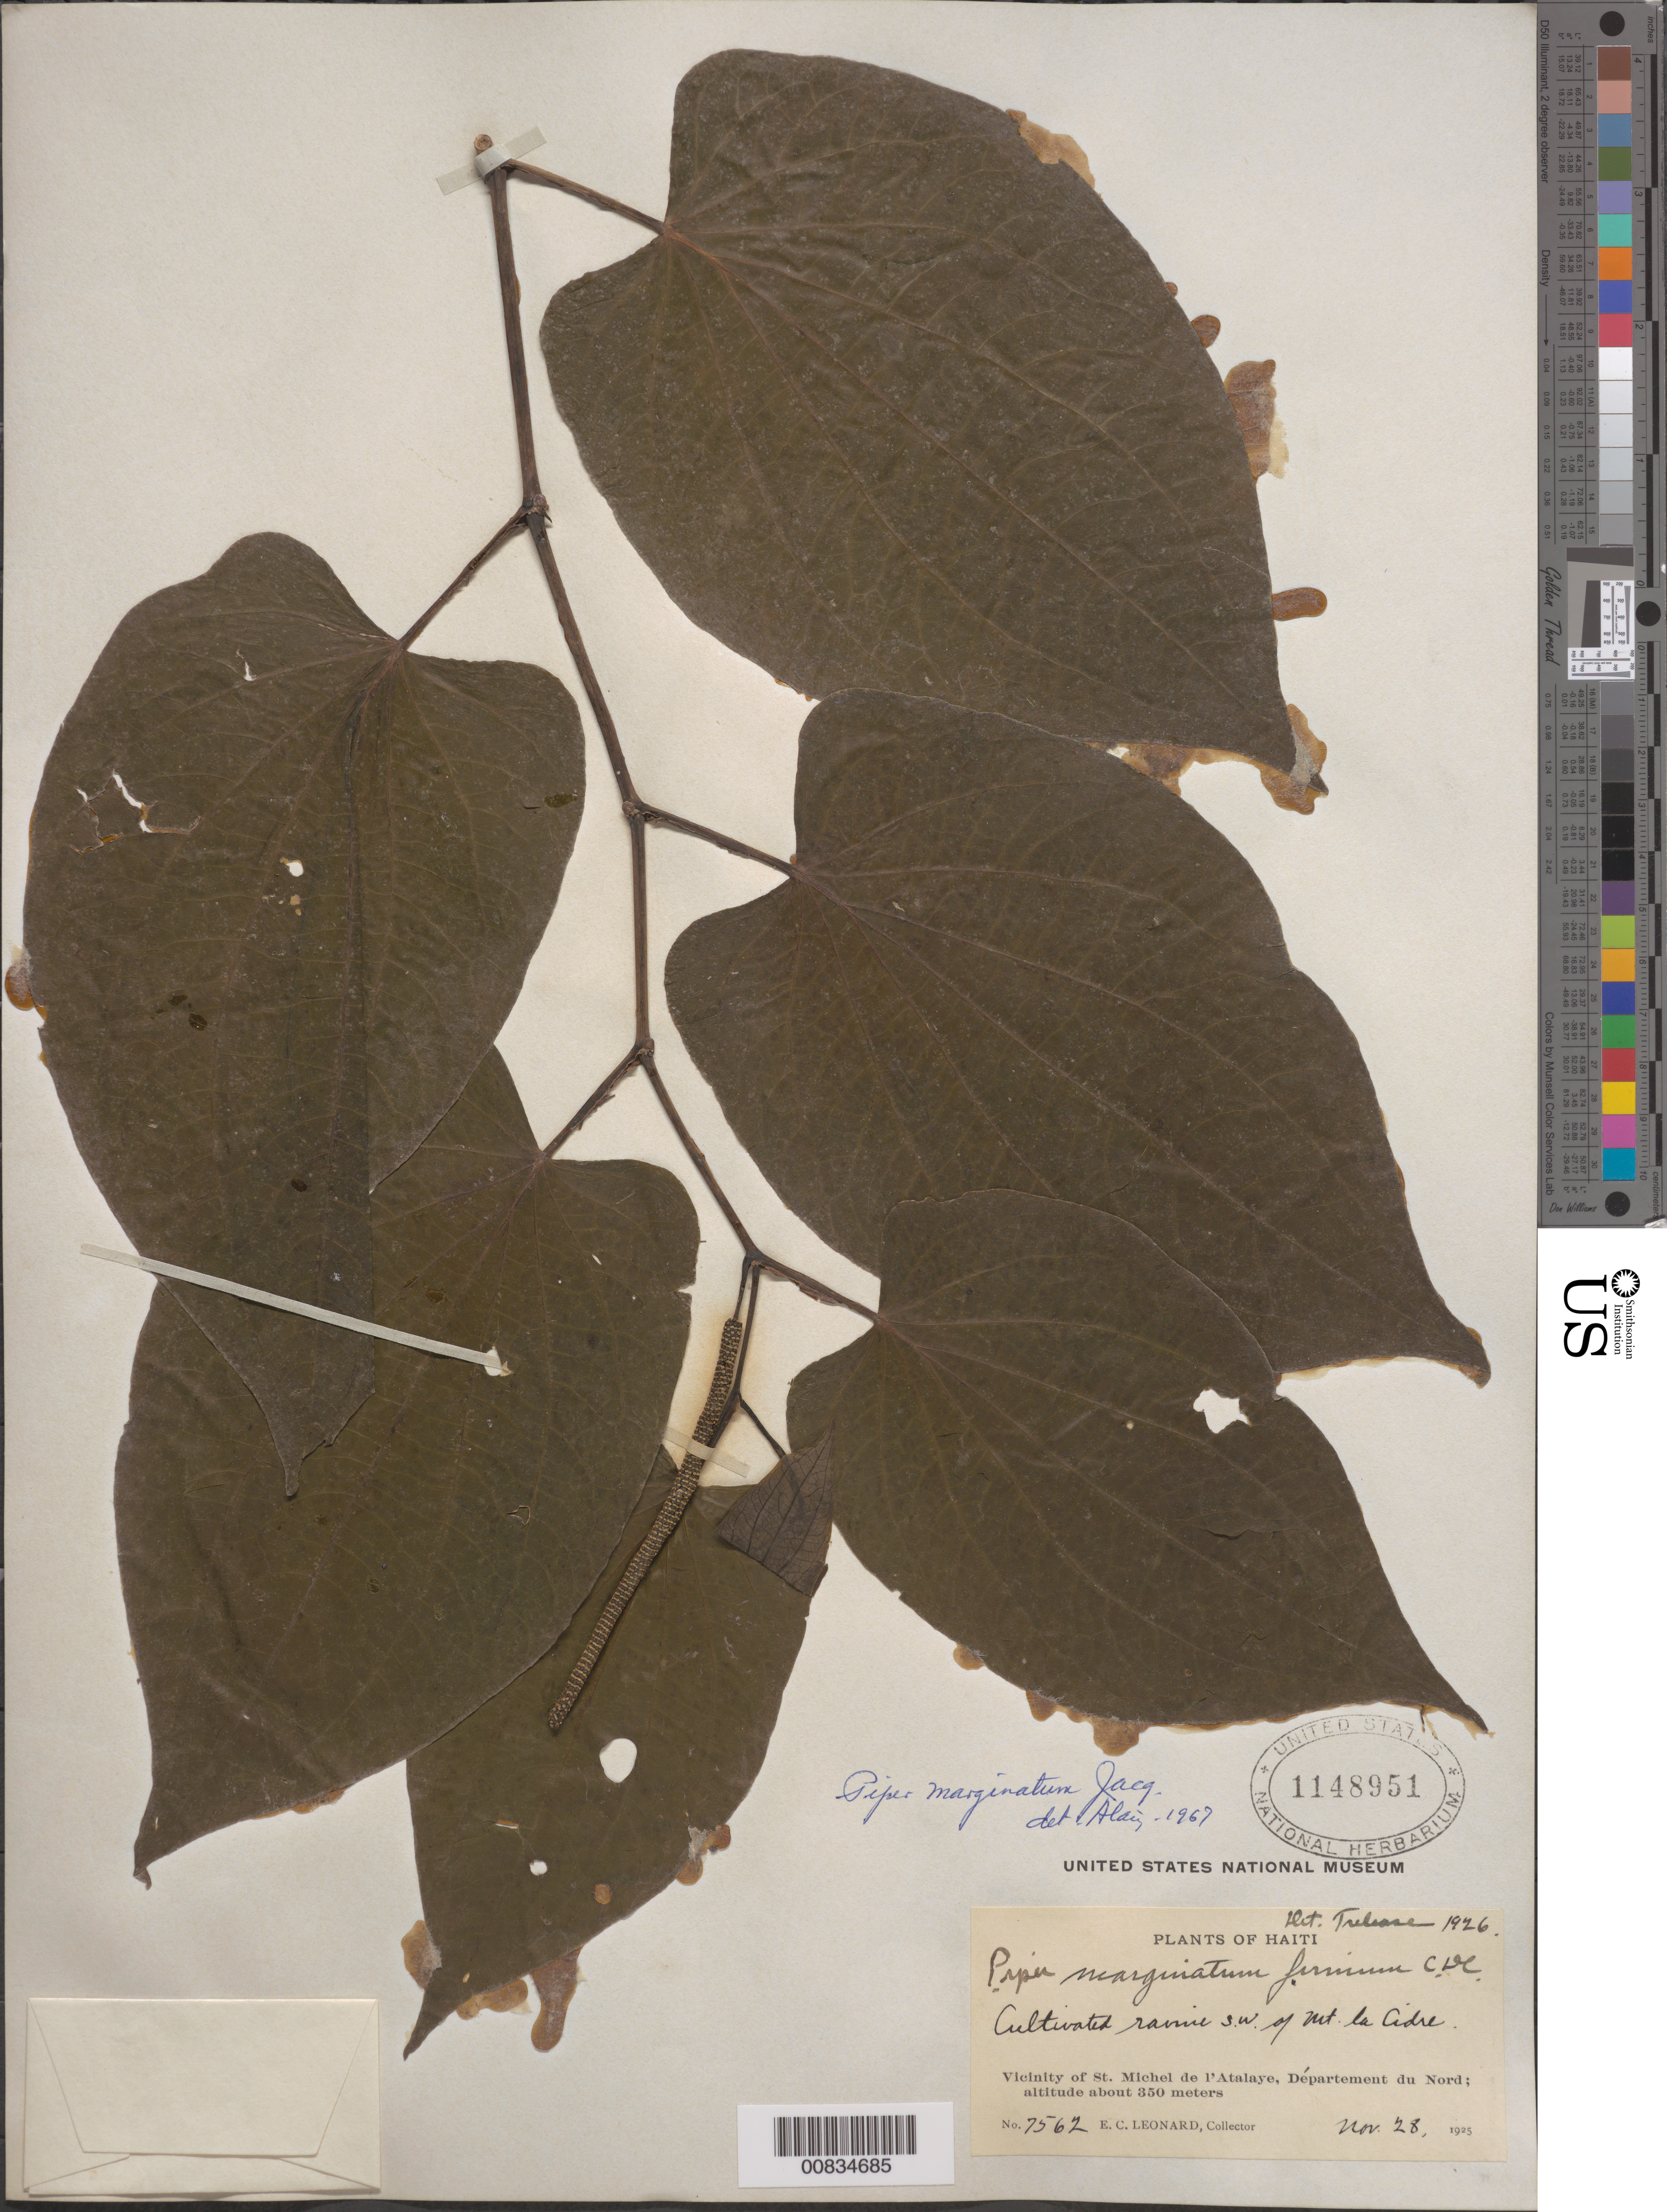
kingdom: Plantae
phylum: Tracheophyta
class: Magnoliopsida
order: Piperales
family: Piperaceae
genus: Piper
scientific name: Piper marginatum var. domatiiferum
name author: Trel.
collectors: E. C. Leonard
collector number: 7562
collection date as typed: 28 Nov 1925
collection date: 1925-11-28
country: Haiti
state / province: Nord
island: Hispaniola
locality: Vicinity of St. Michel de l'Atalaye, Cultivated ravine SW of Mt. la Cidre.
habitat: Cultivated ravine.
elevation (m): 350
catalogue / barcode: US 1148951